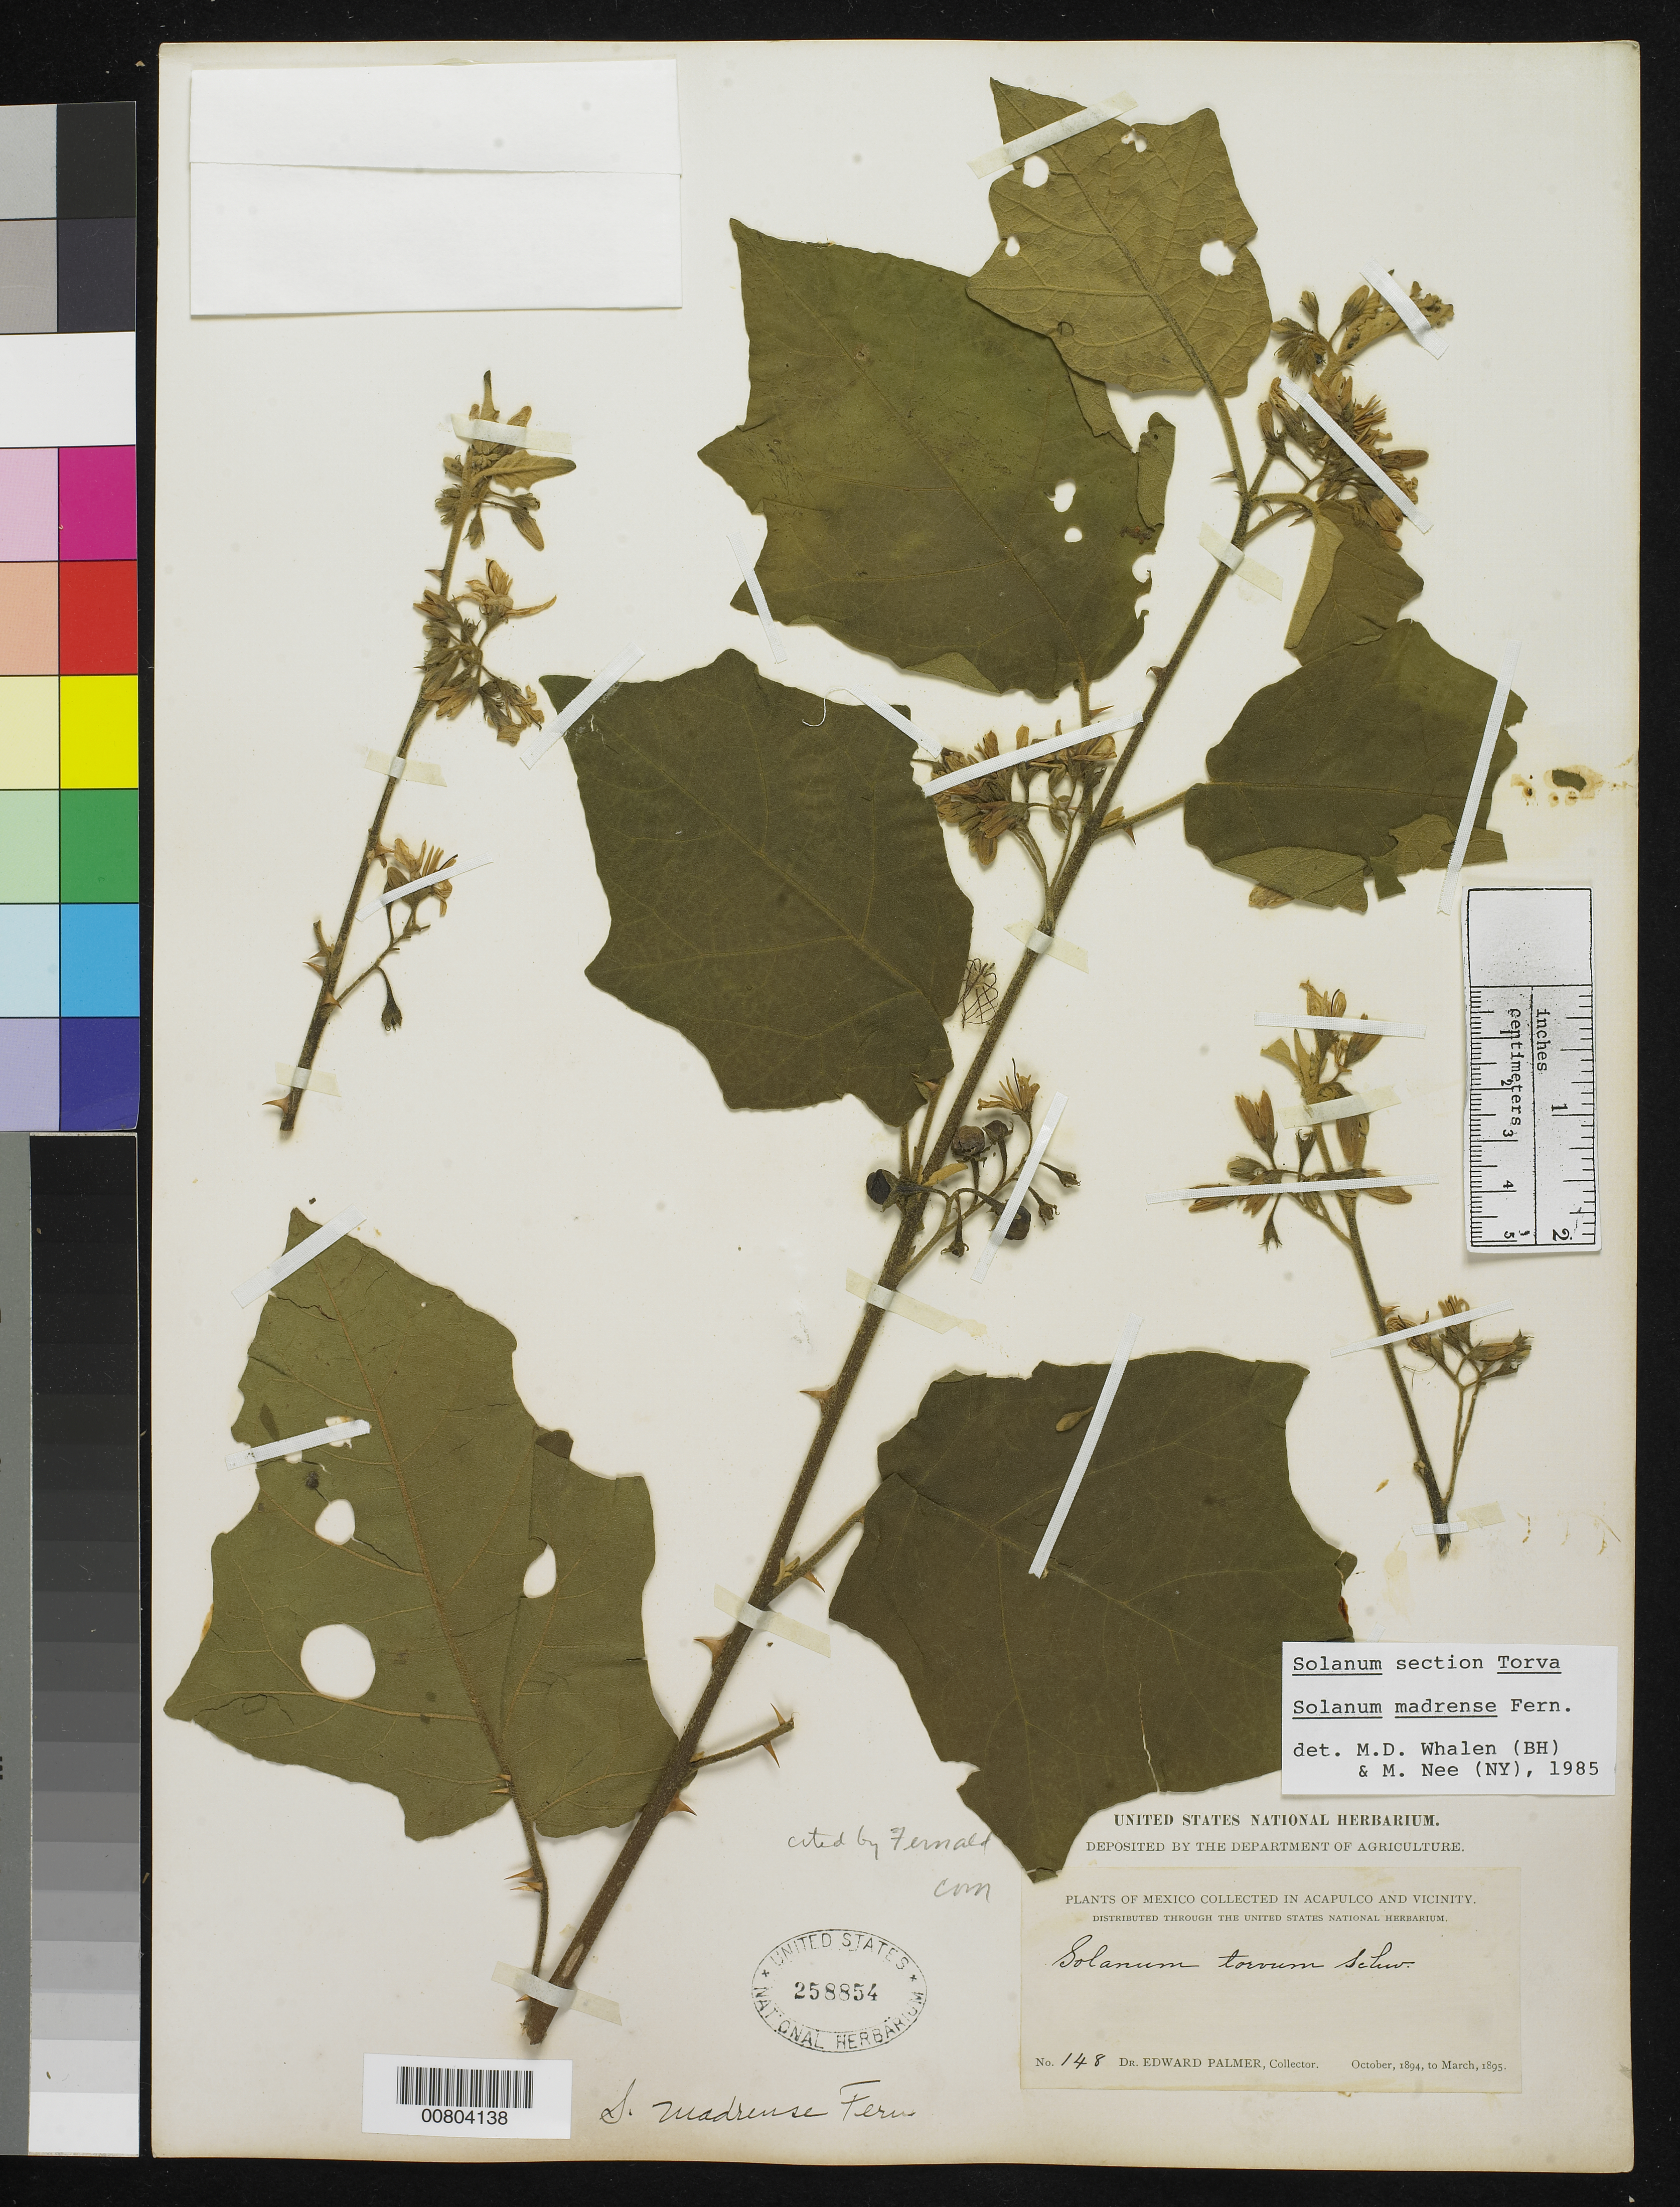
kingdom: Plantae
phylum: Tracheophyta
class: Magnoliopsida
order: Solanales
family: Solanaceae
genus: Solanum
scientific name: Solanum madrense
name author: Fernald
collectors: E. Palmer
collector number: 148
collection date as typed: Oct 1894 to -- Mar 1895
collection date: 1894-10/1895-03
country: Mexico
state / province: Guerrero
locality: Acapulco, Guerrero and vicinity.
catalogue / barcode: US 258854